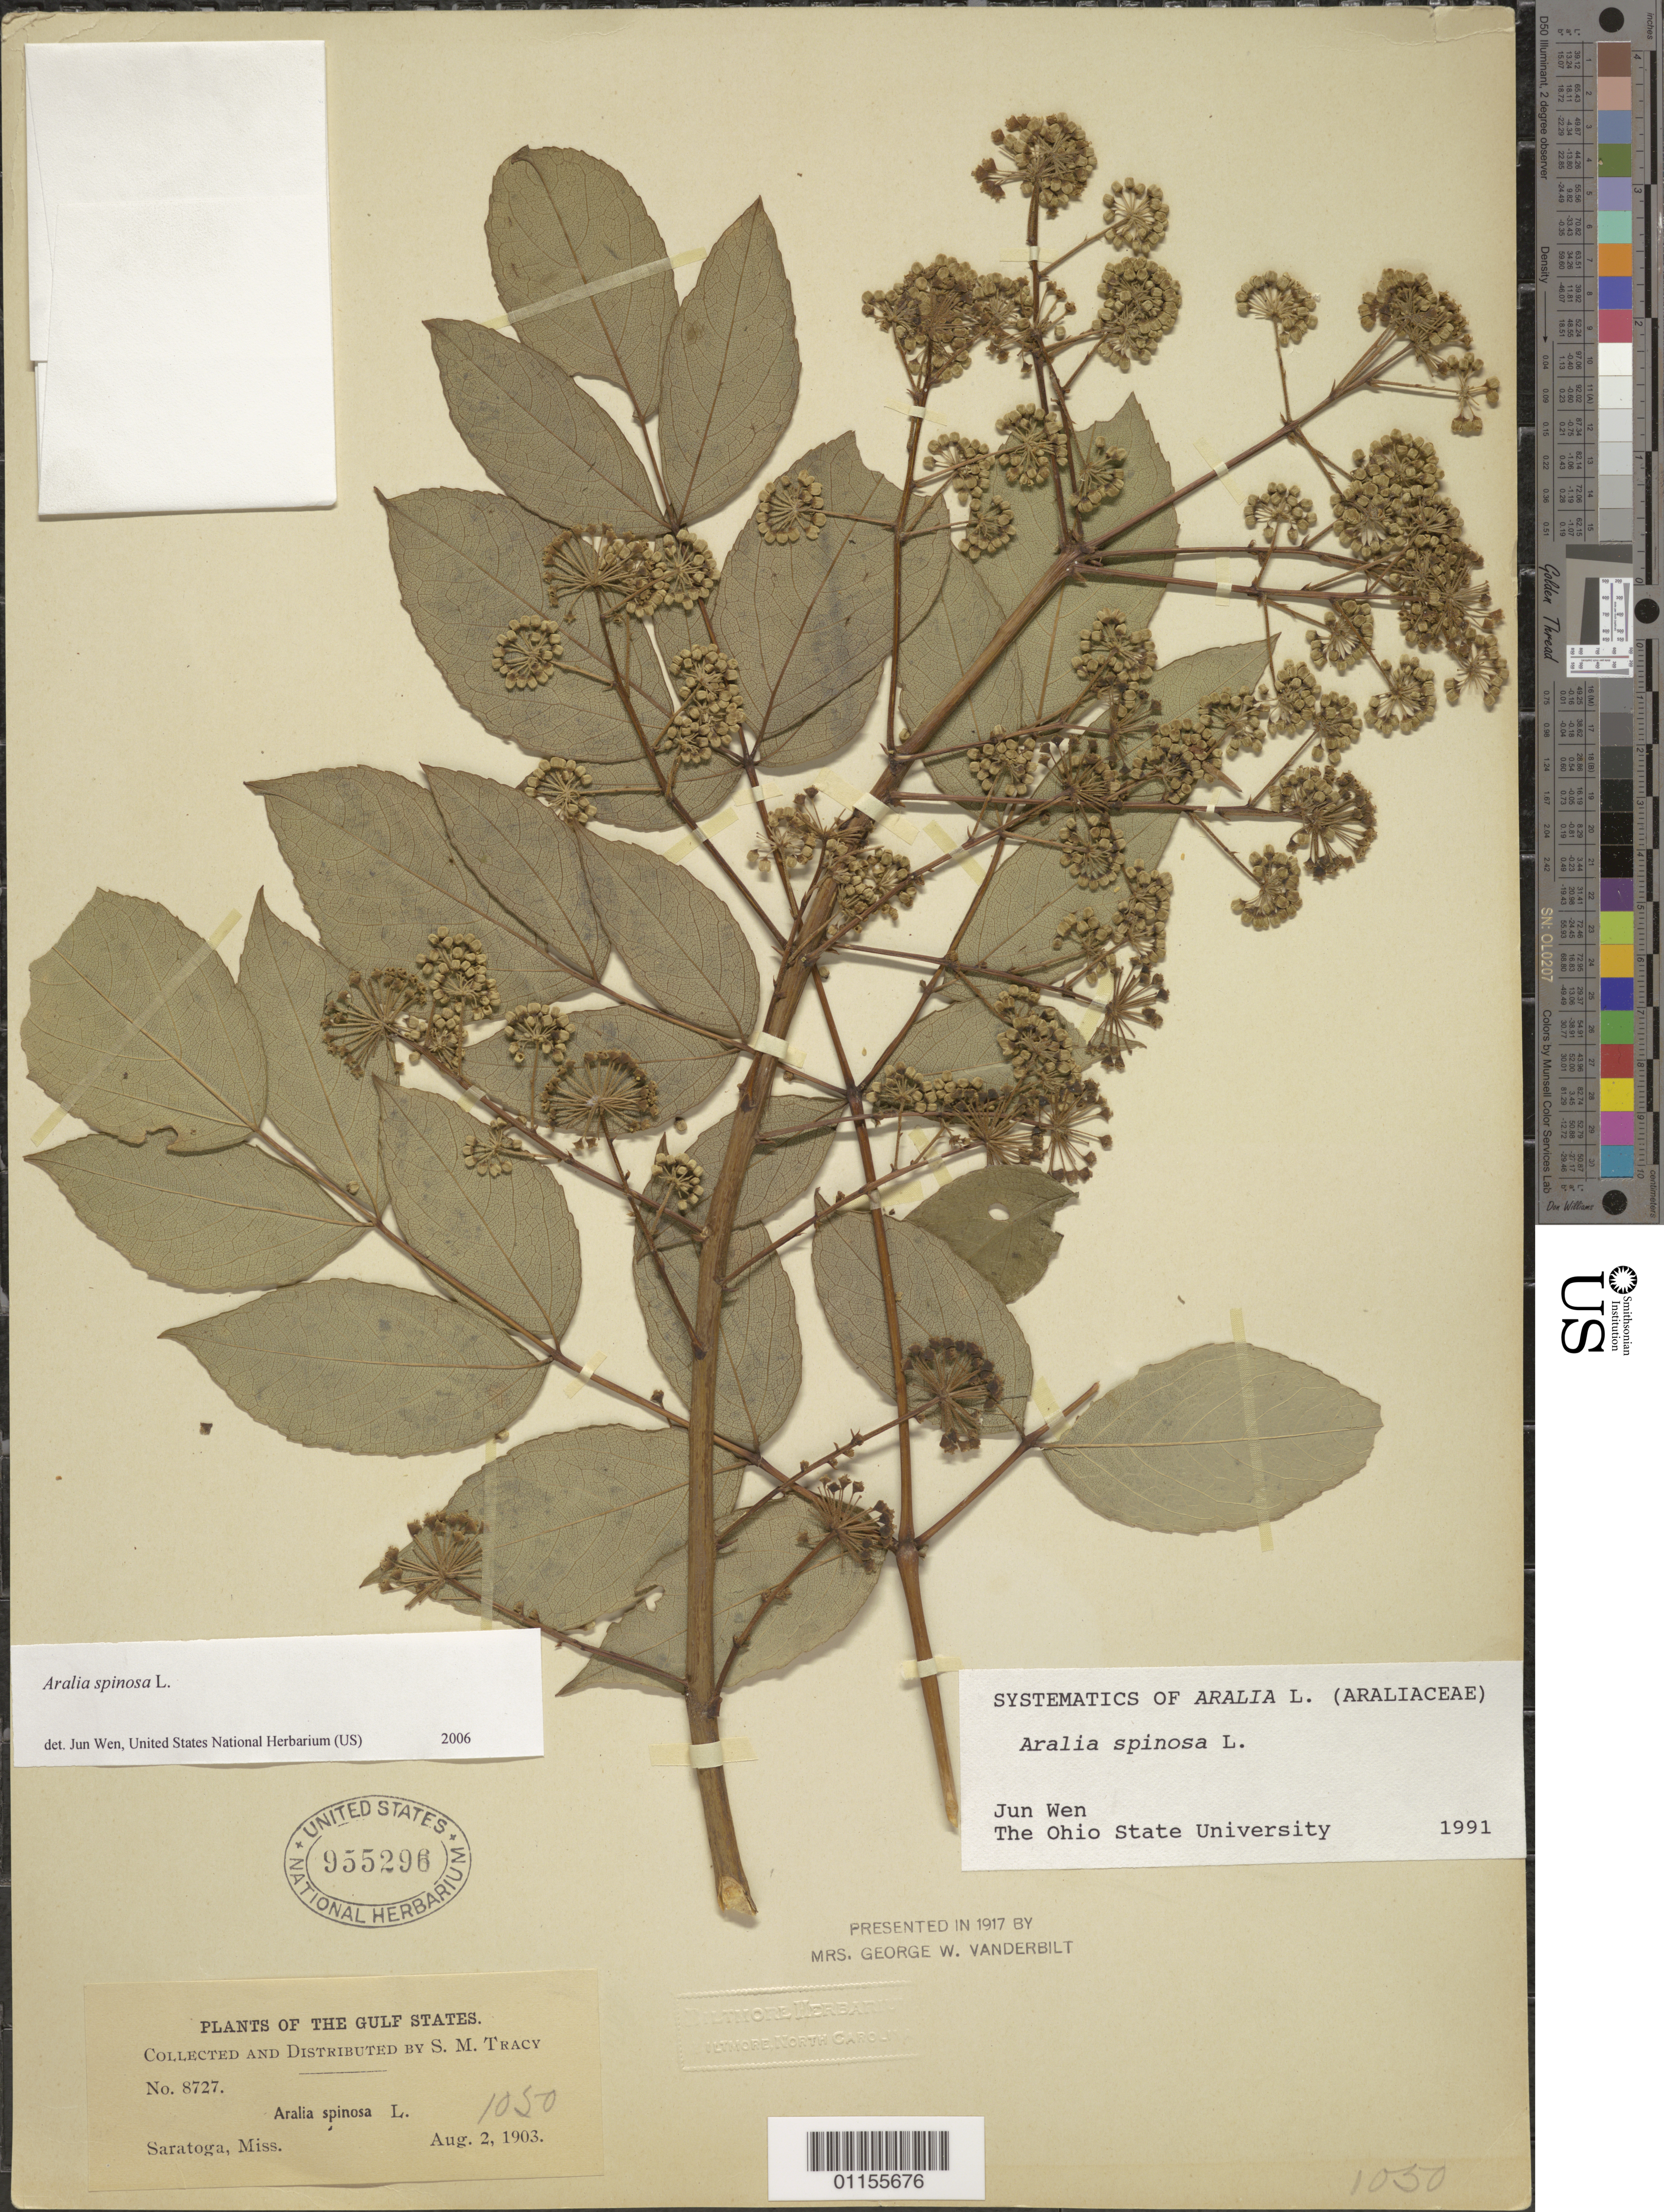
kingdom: Plantae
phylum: Tracheophyta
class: Magnoliopsida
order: Apiales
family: Araliaceae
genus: Aralia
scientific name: Aralia spinosa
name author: L.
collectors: S. M. Tracy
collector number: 8727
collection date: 1903-08-02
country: United States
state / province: Mississippi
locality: Saratoga.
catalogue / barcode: US 955296